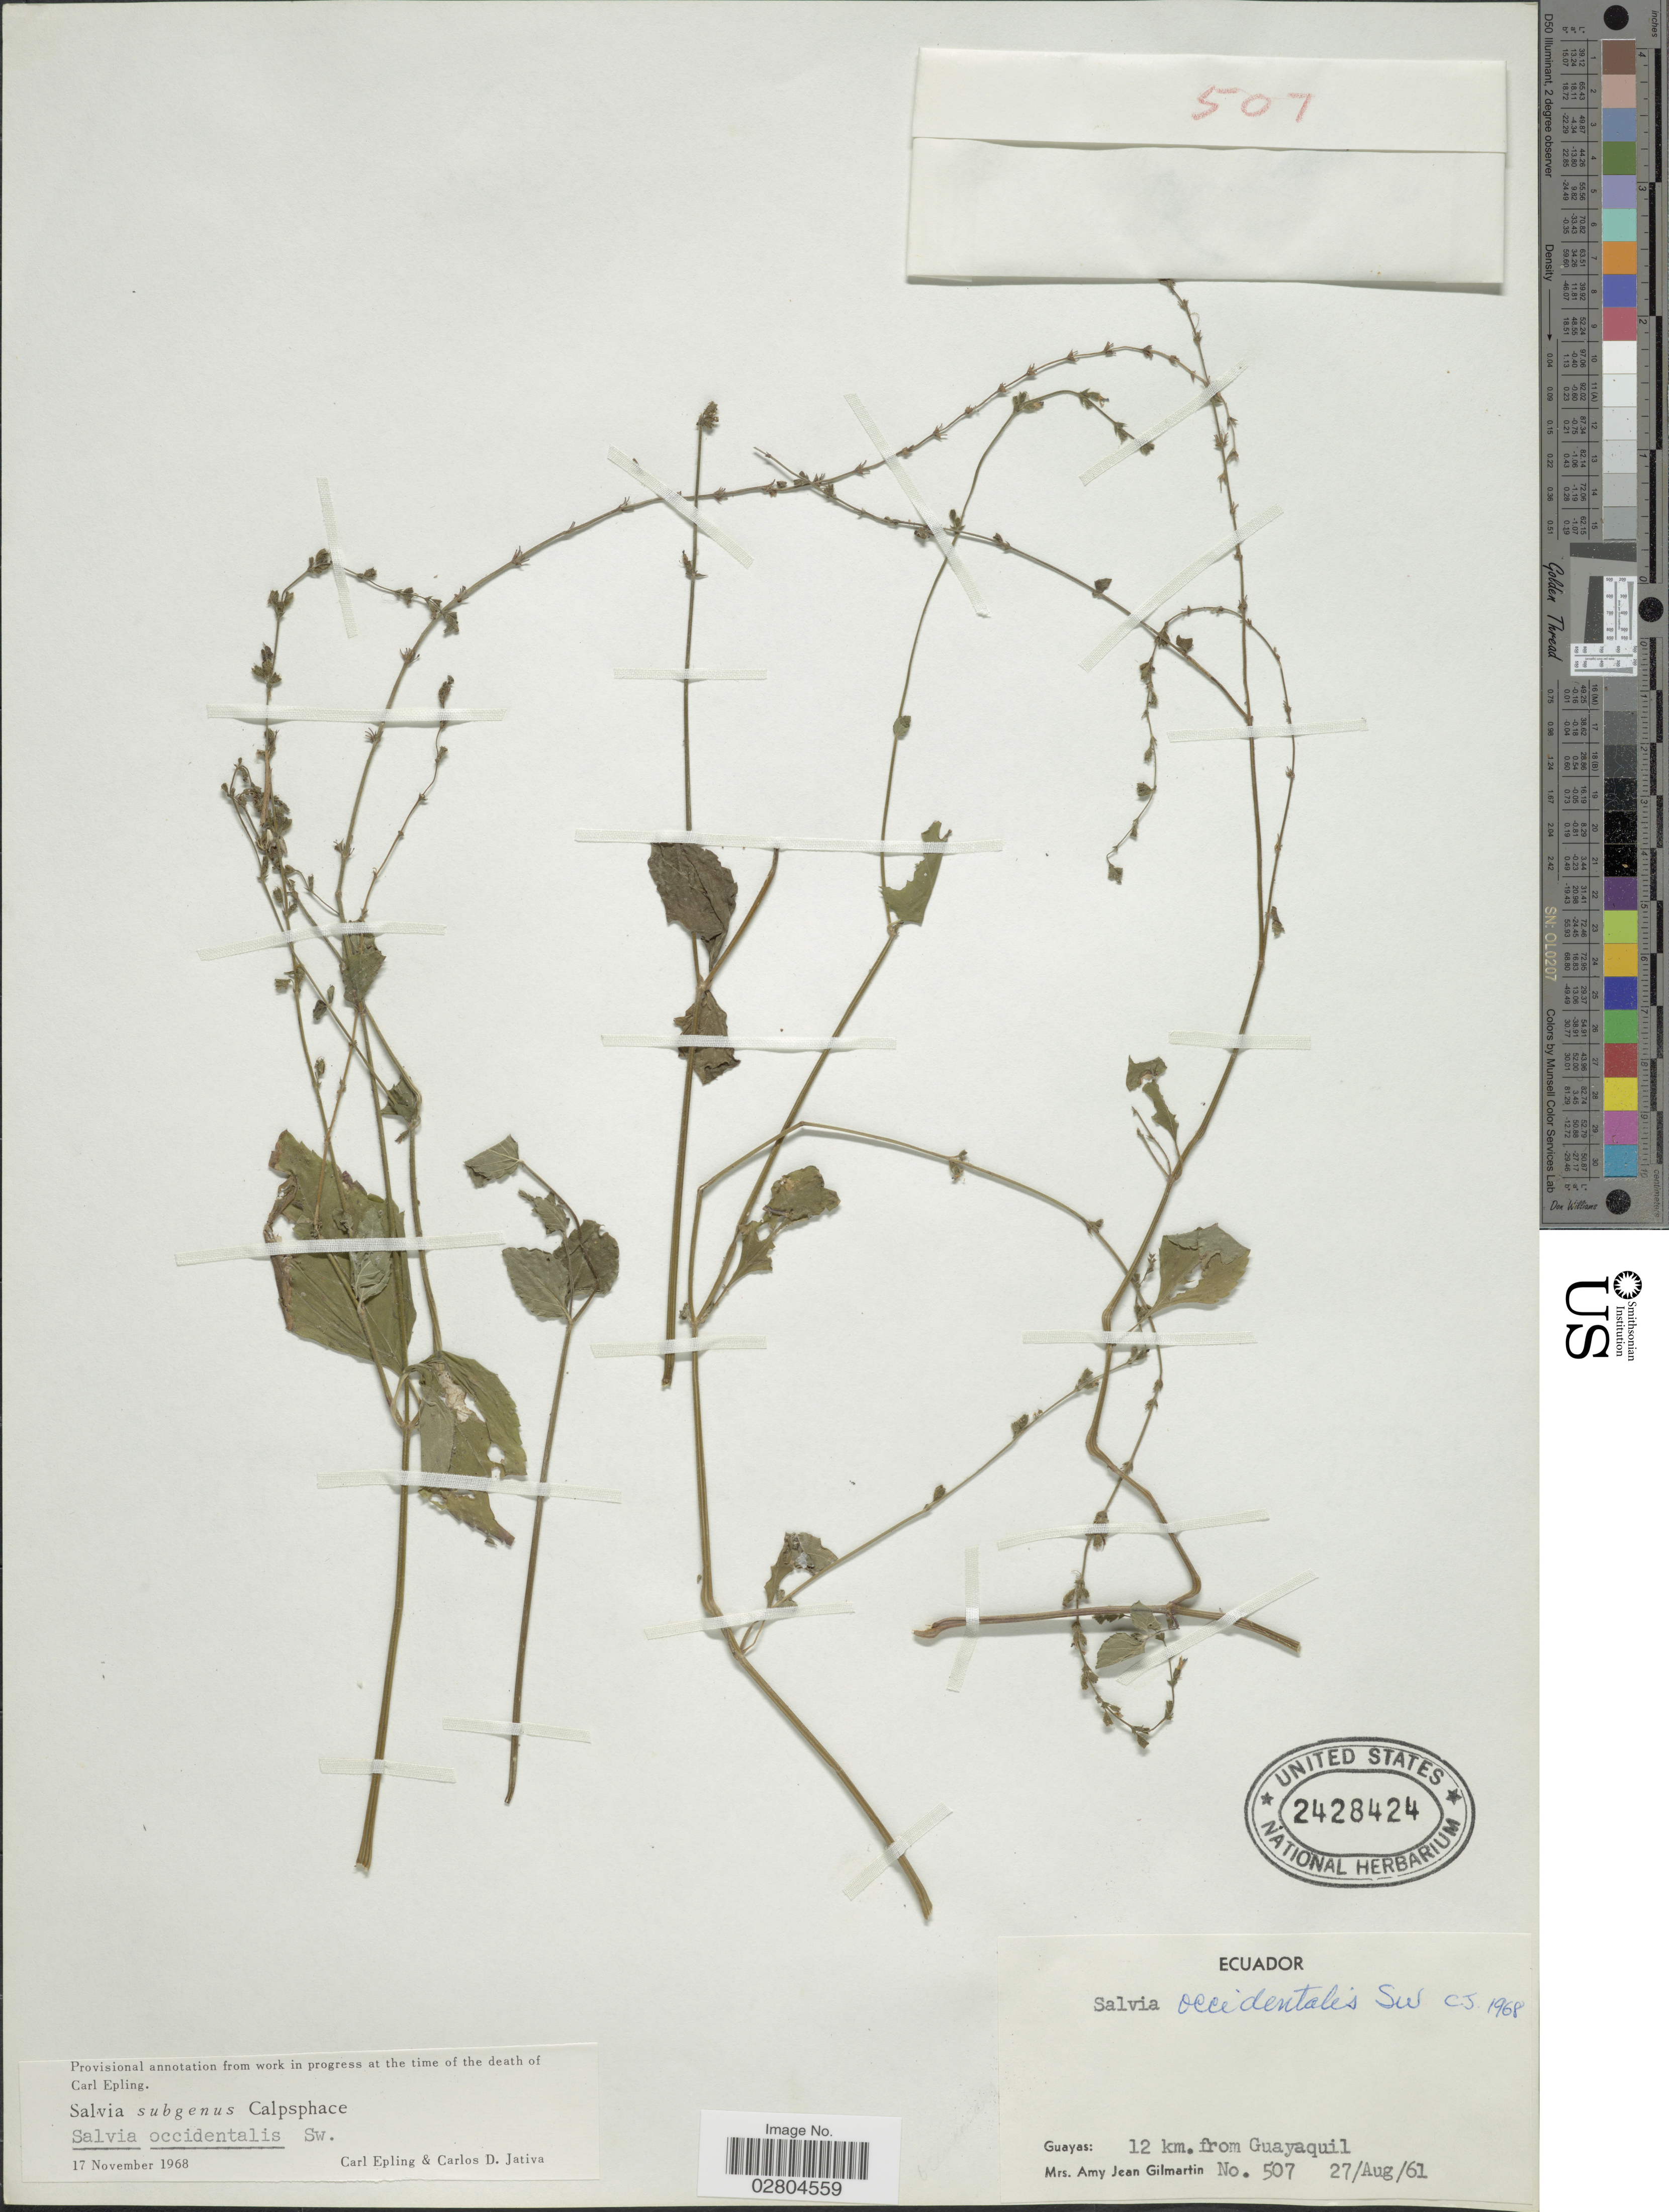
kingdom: Plantae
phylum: Tracheophyta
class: Magnoliopsida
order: Lamiales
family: Lamiaceae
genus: Salvia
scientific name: Salvia occidentalis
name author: Sw.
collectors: A. J. Gilmartin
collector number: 507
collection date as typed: Transcribed d/m/y: 27/8/61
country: Ecuador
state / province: Guayas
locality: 12 km. from Guayaquil.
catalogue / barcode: US 2428424